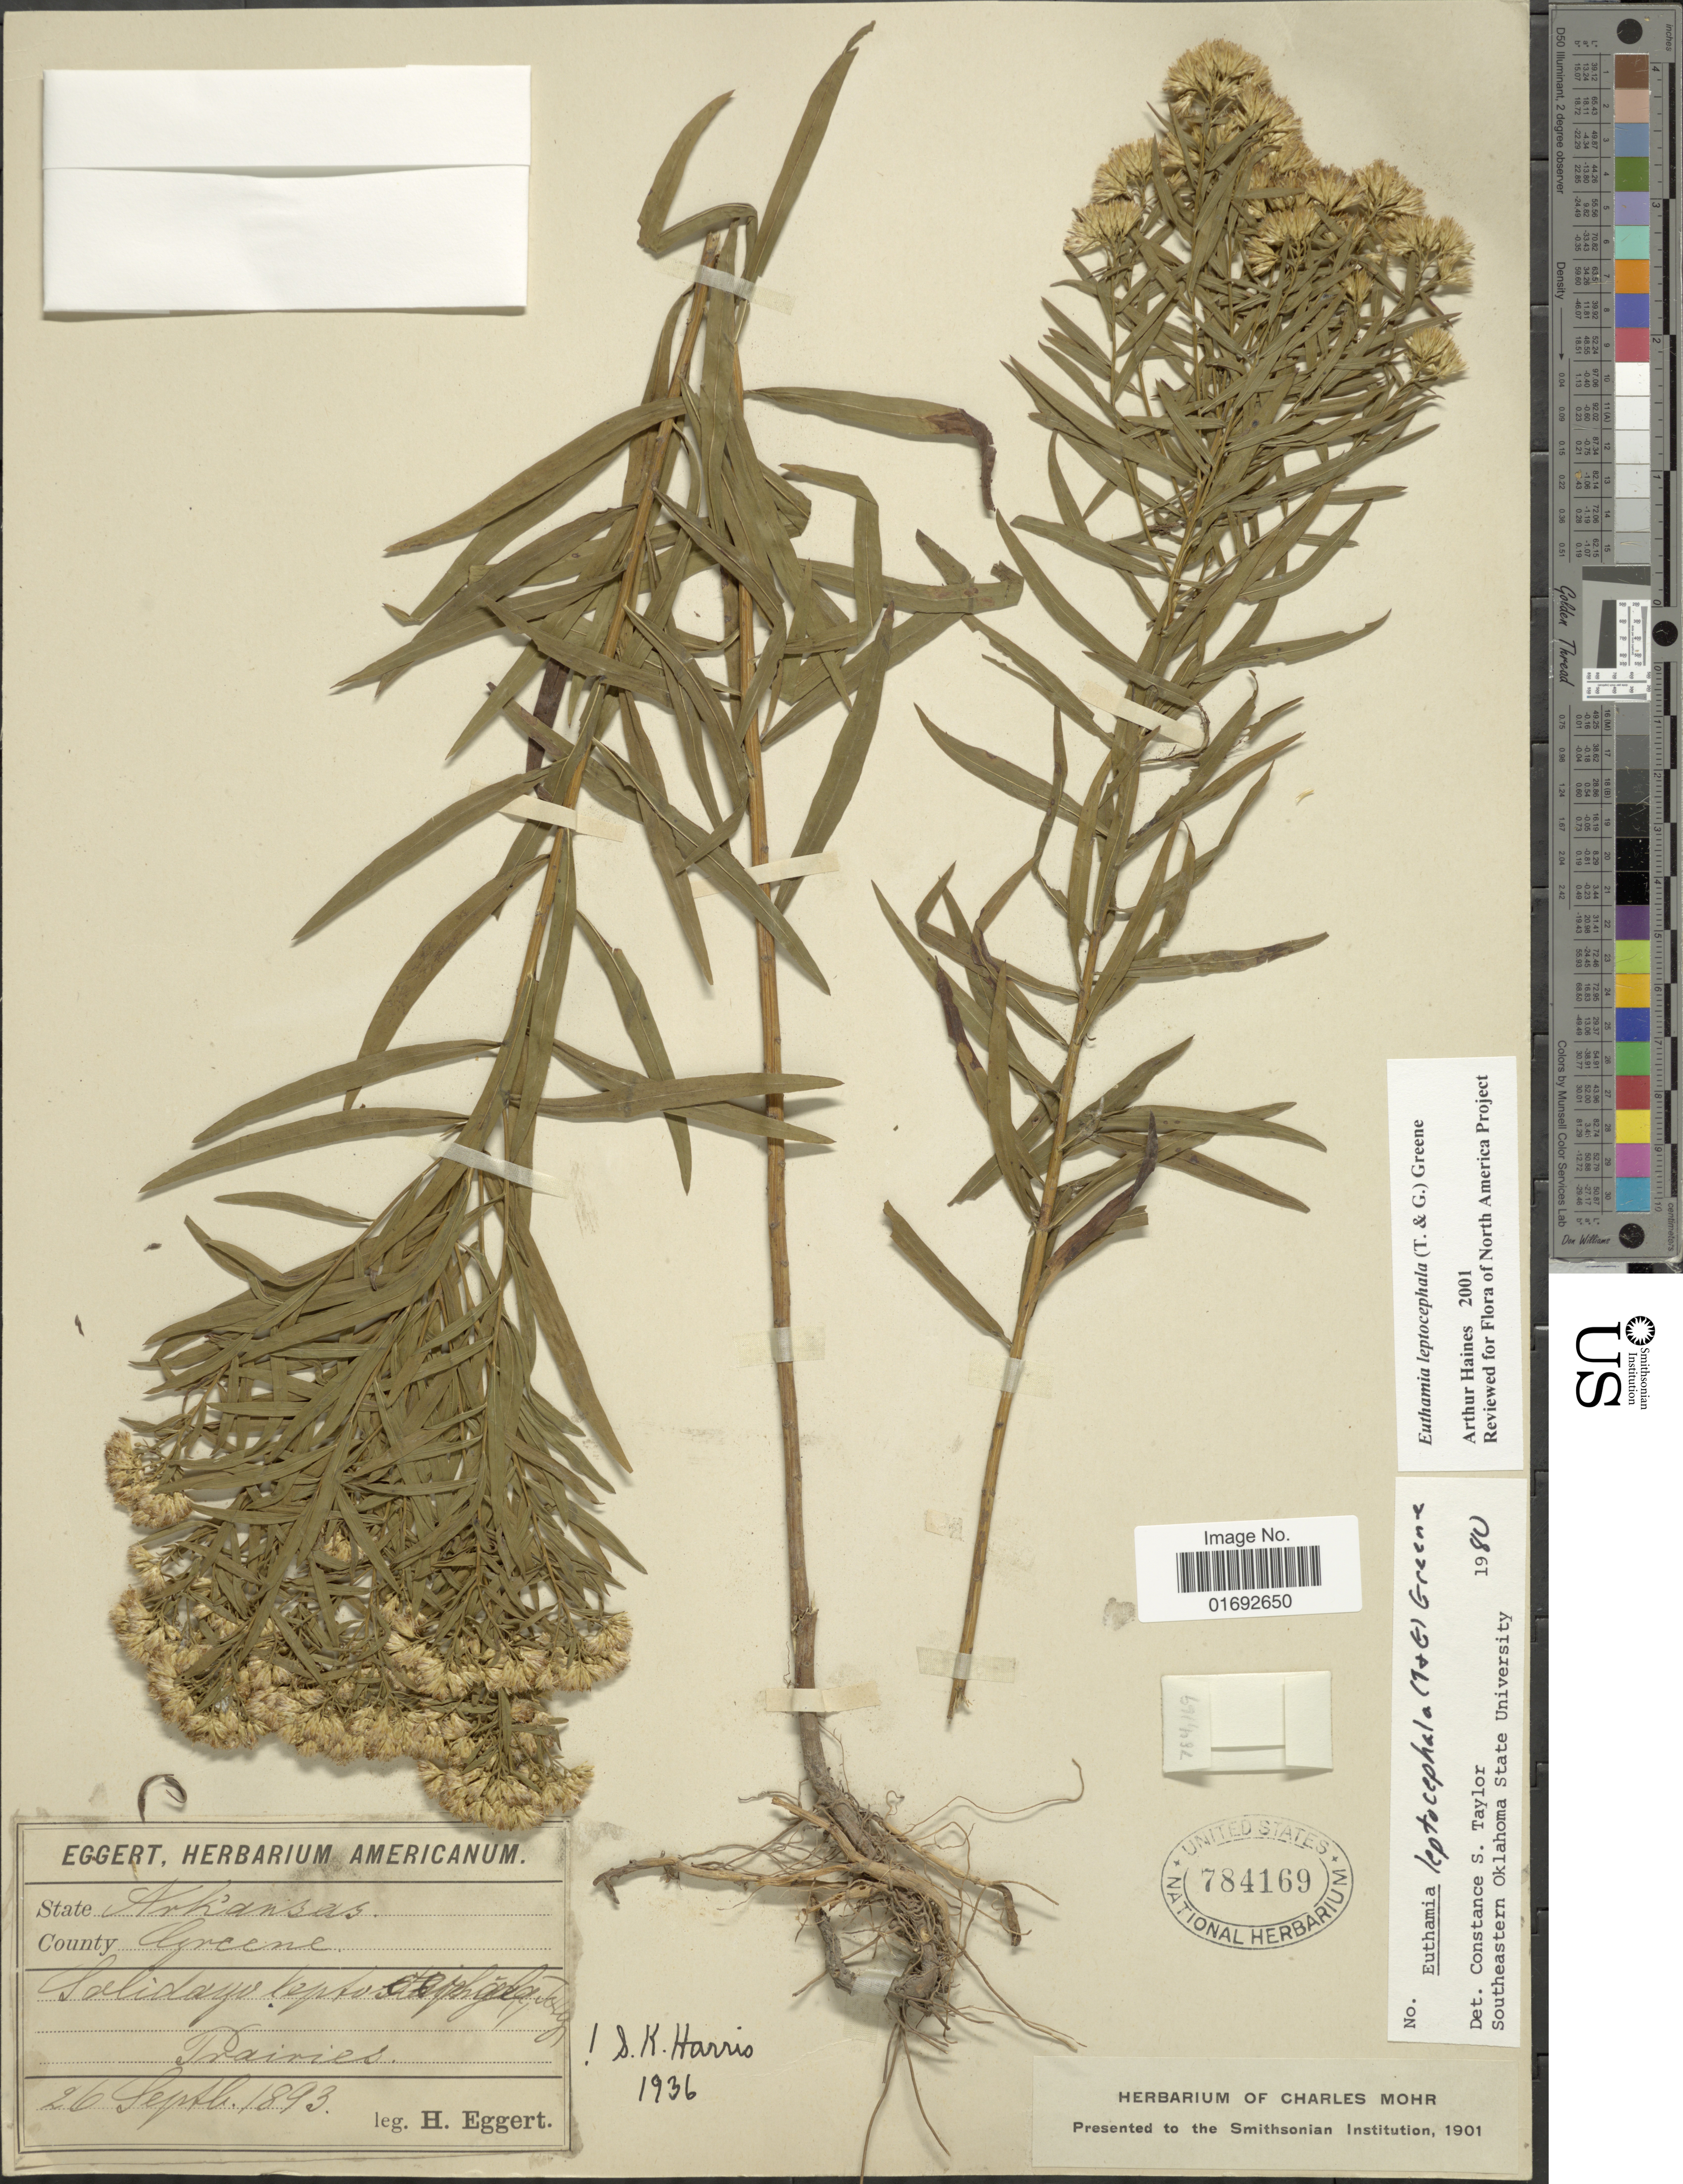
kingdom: Plantae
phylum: Tracheophyta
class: Magnoliopsida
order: Asterales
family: Asteraceae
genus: Euthamia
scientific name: Euthamia leptocephala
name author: (Torr. & A. Gray) Greene ex Porter & Britton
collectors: H. Eggert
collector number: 764169?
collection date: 1893-09-26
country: United States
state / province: Arkansas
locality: County Greene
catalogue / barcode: US 784169